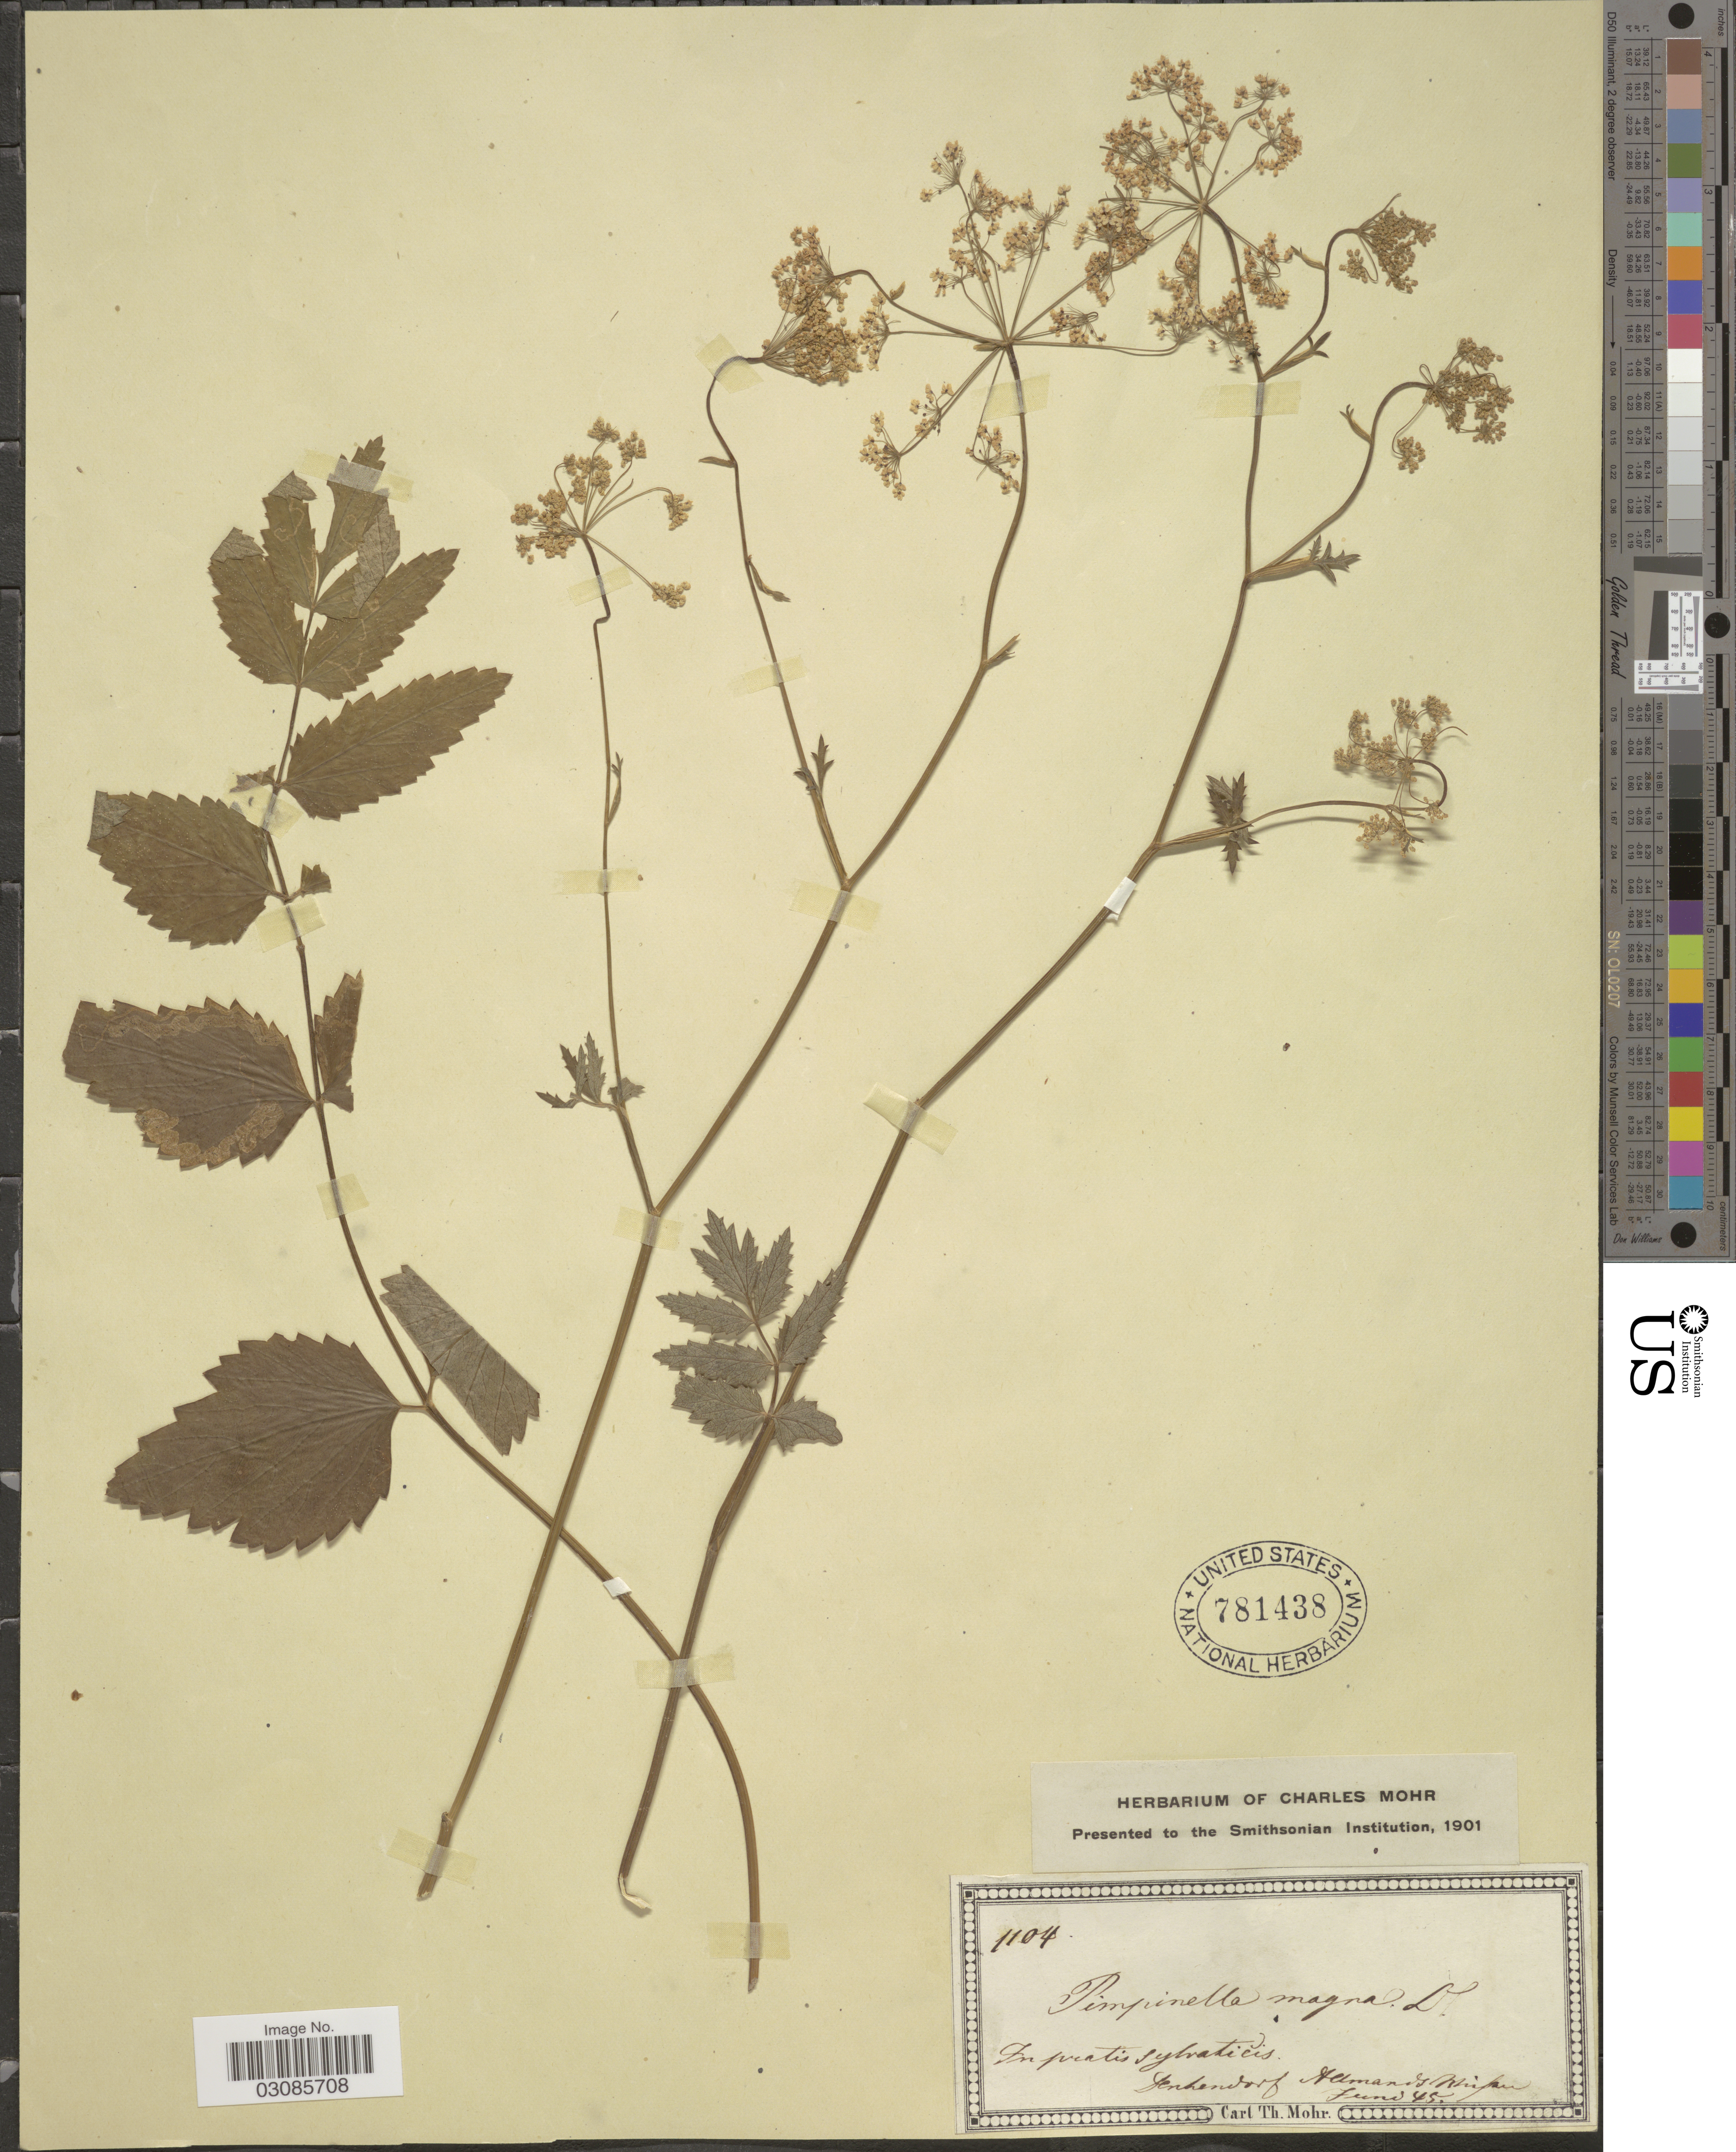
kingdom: Plantae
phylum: Tracheophyta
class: Magnoliopsida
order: Apiales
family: Apiaceae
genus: Pimpinella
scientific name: Pimpinella magna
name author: L.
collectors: H. Shipan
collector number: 1104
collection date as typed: Transcribed d/m/y: /6/45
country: Germany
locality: Denkendorf.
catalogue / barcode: US 781438